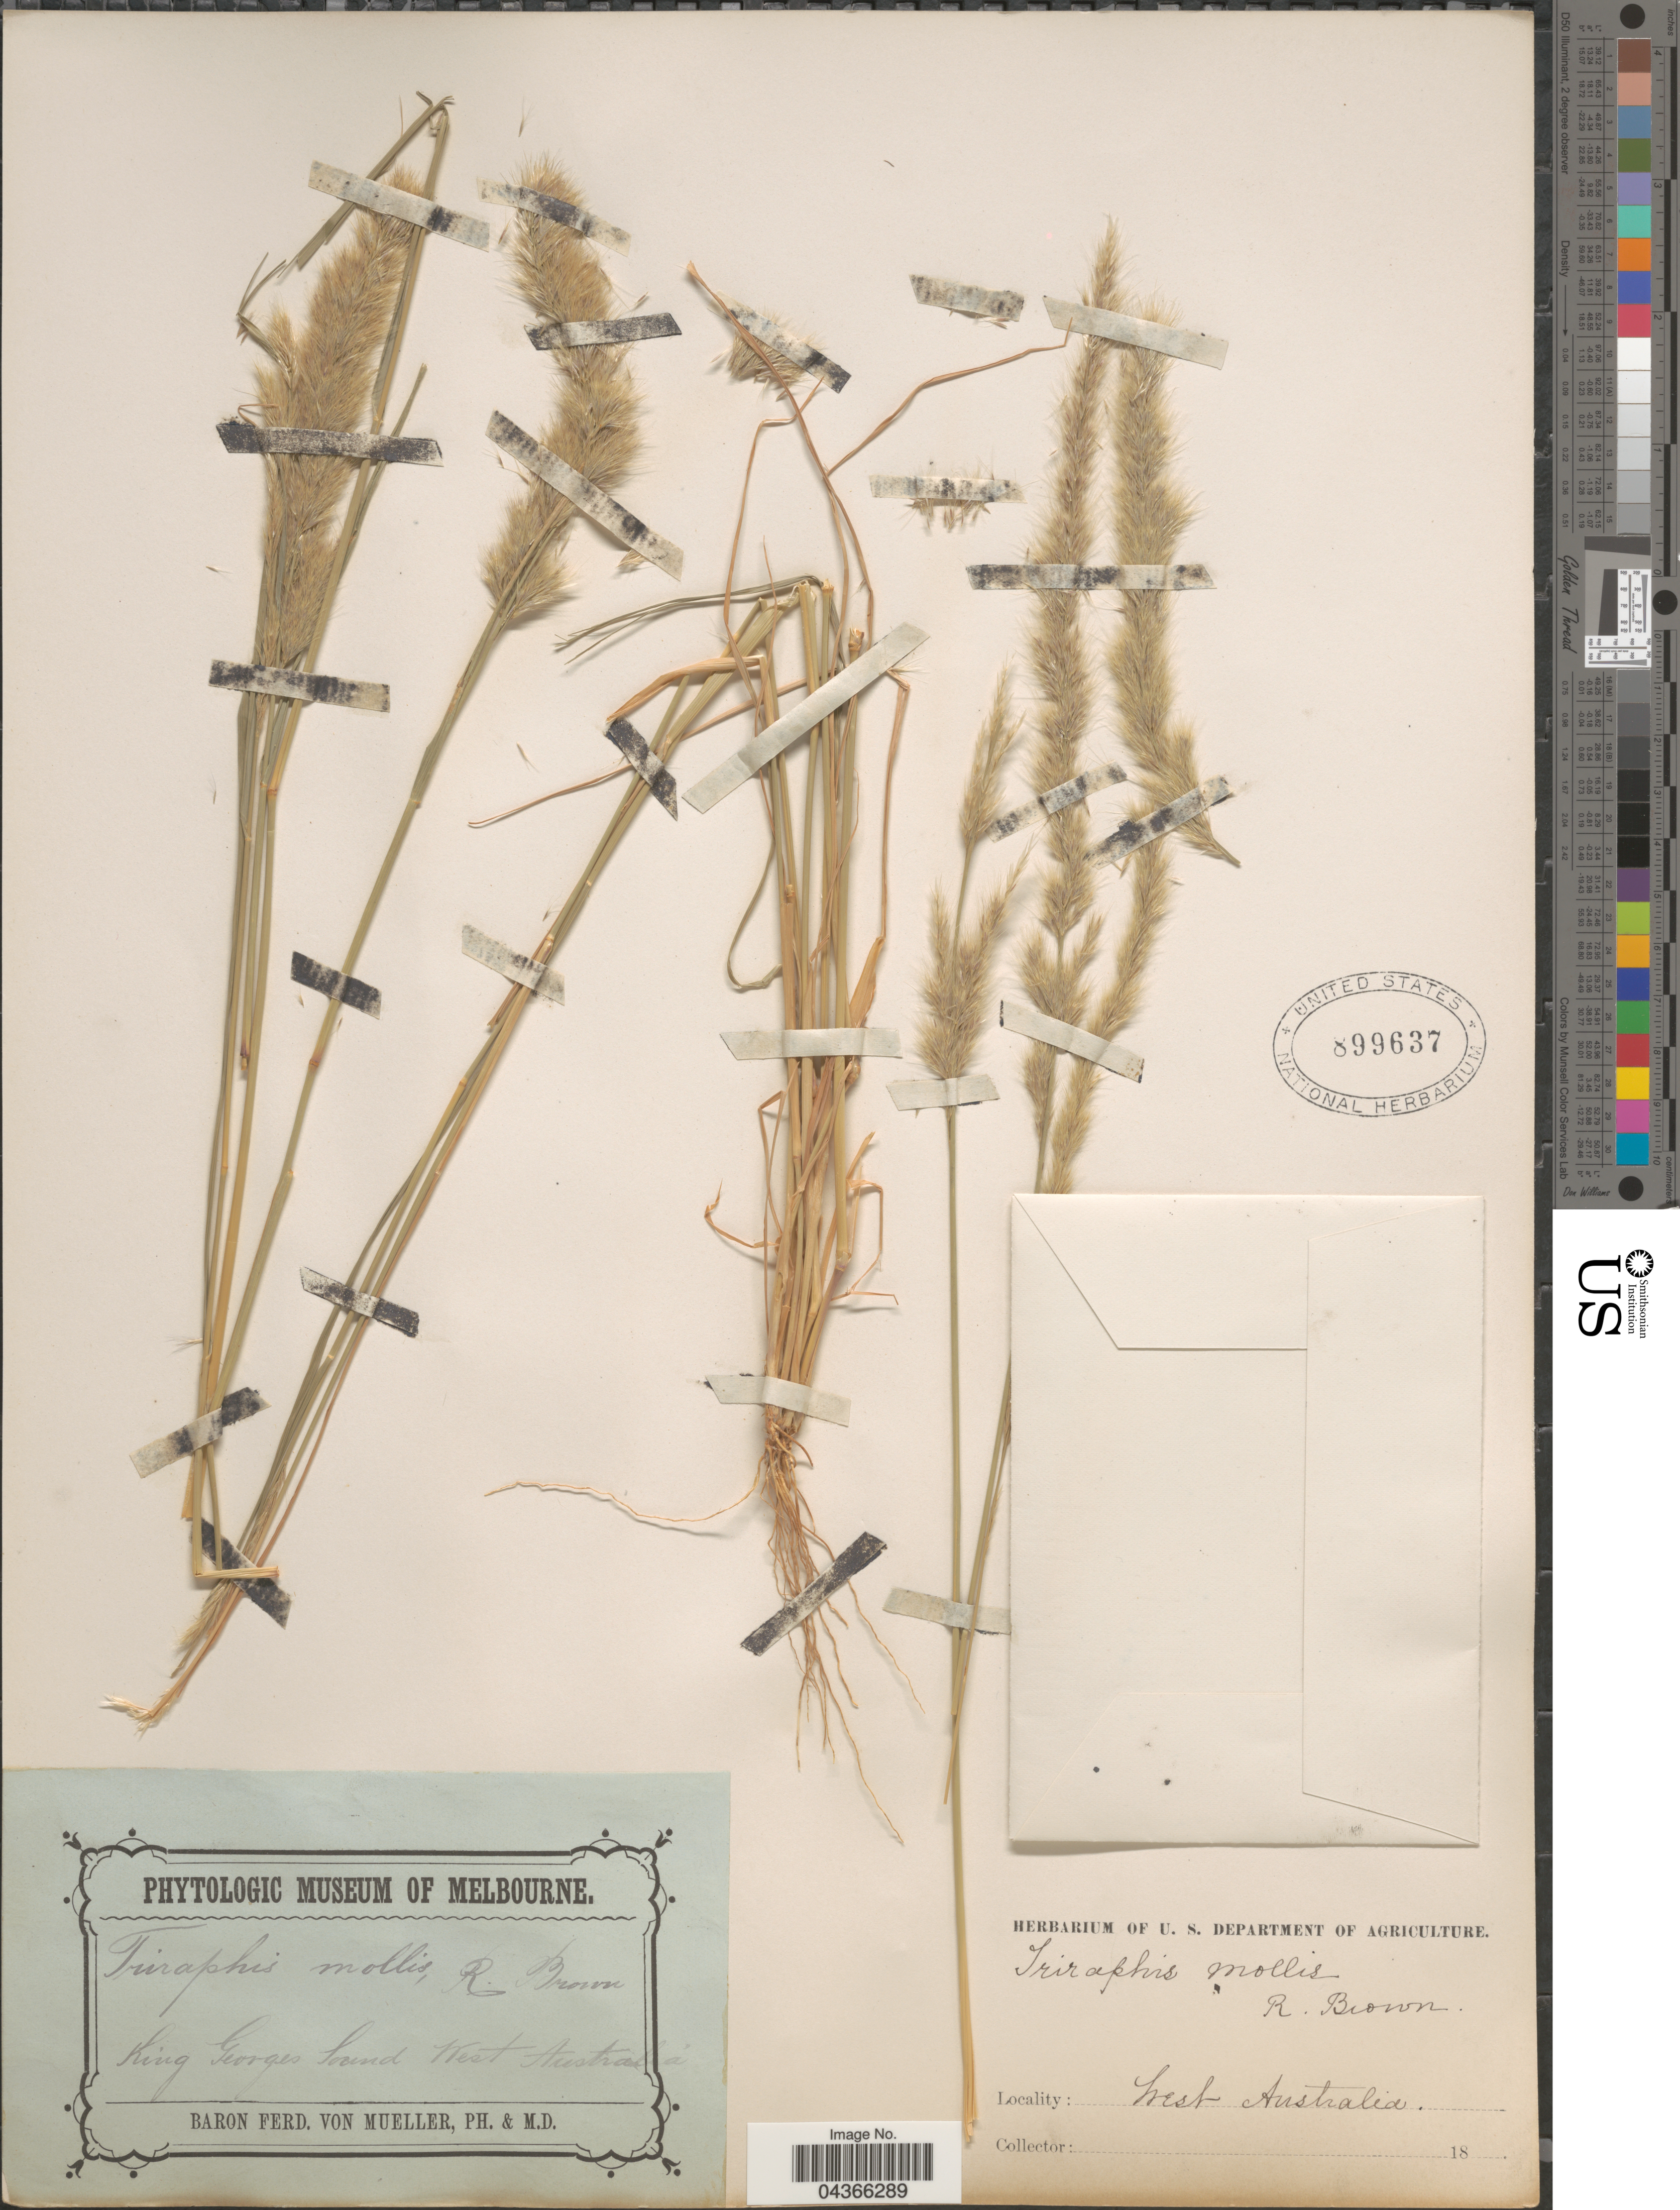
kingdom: Plantae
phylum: Tracheophyta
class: Liliopsida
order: Poales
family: Poaceae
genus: Triraphis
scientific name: Triraphis mollis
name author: R. Br.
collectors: F. von Mueller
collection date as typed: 18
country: Australia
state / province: Western Australia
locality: King Georges Sound. West Australia.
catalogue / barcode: US 899637